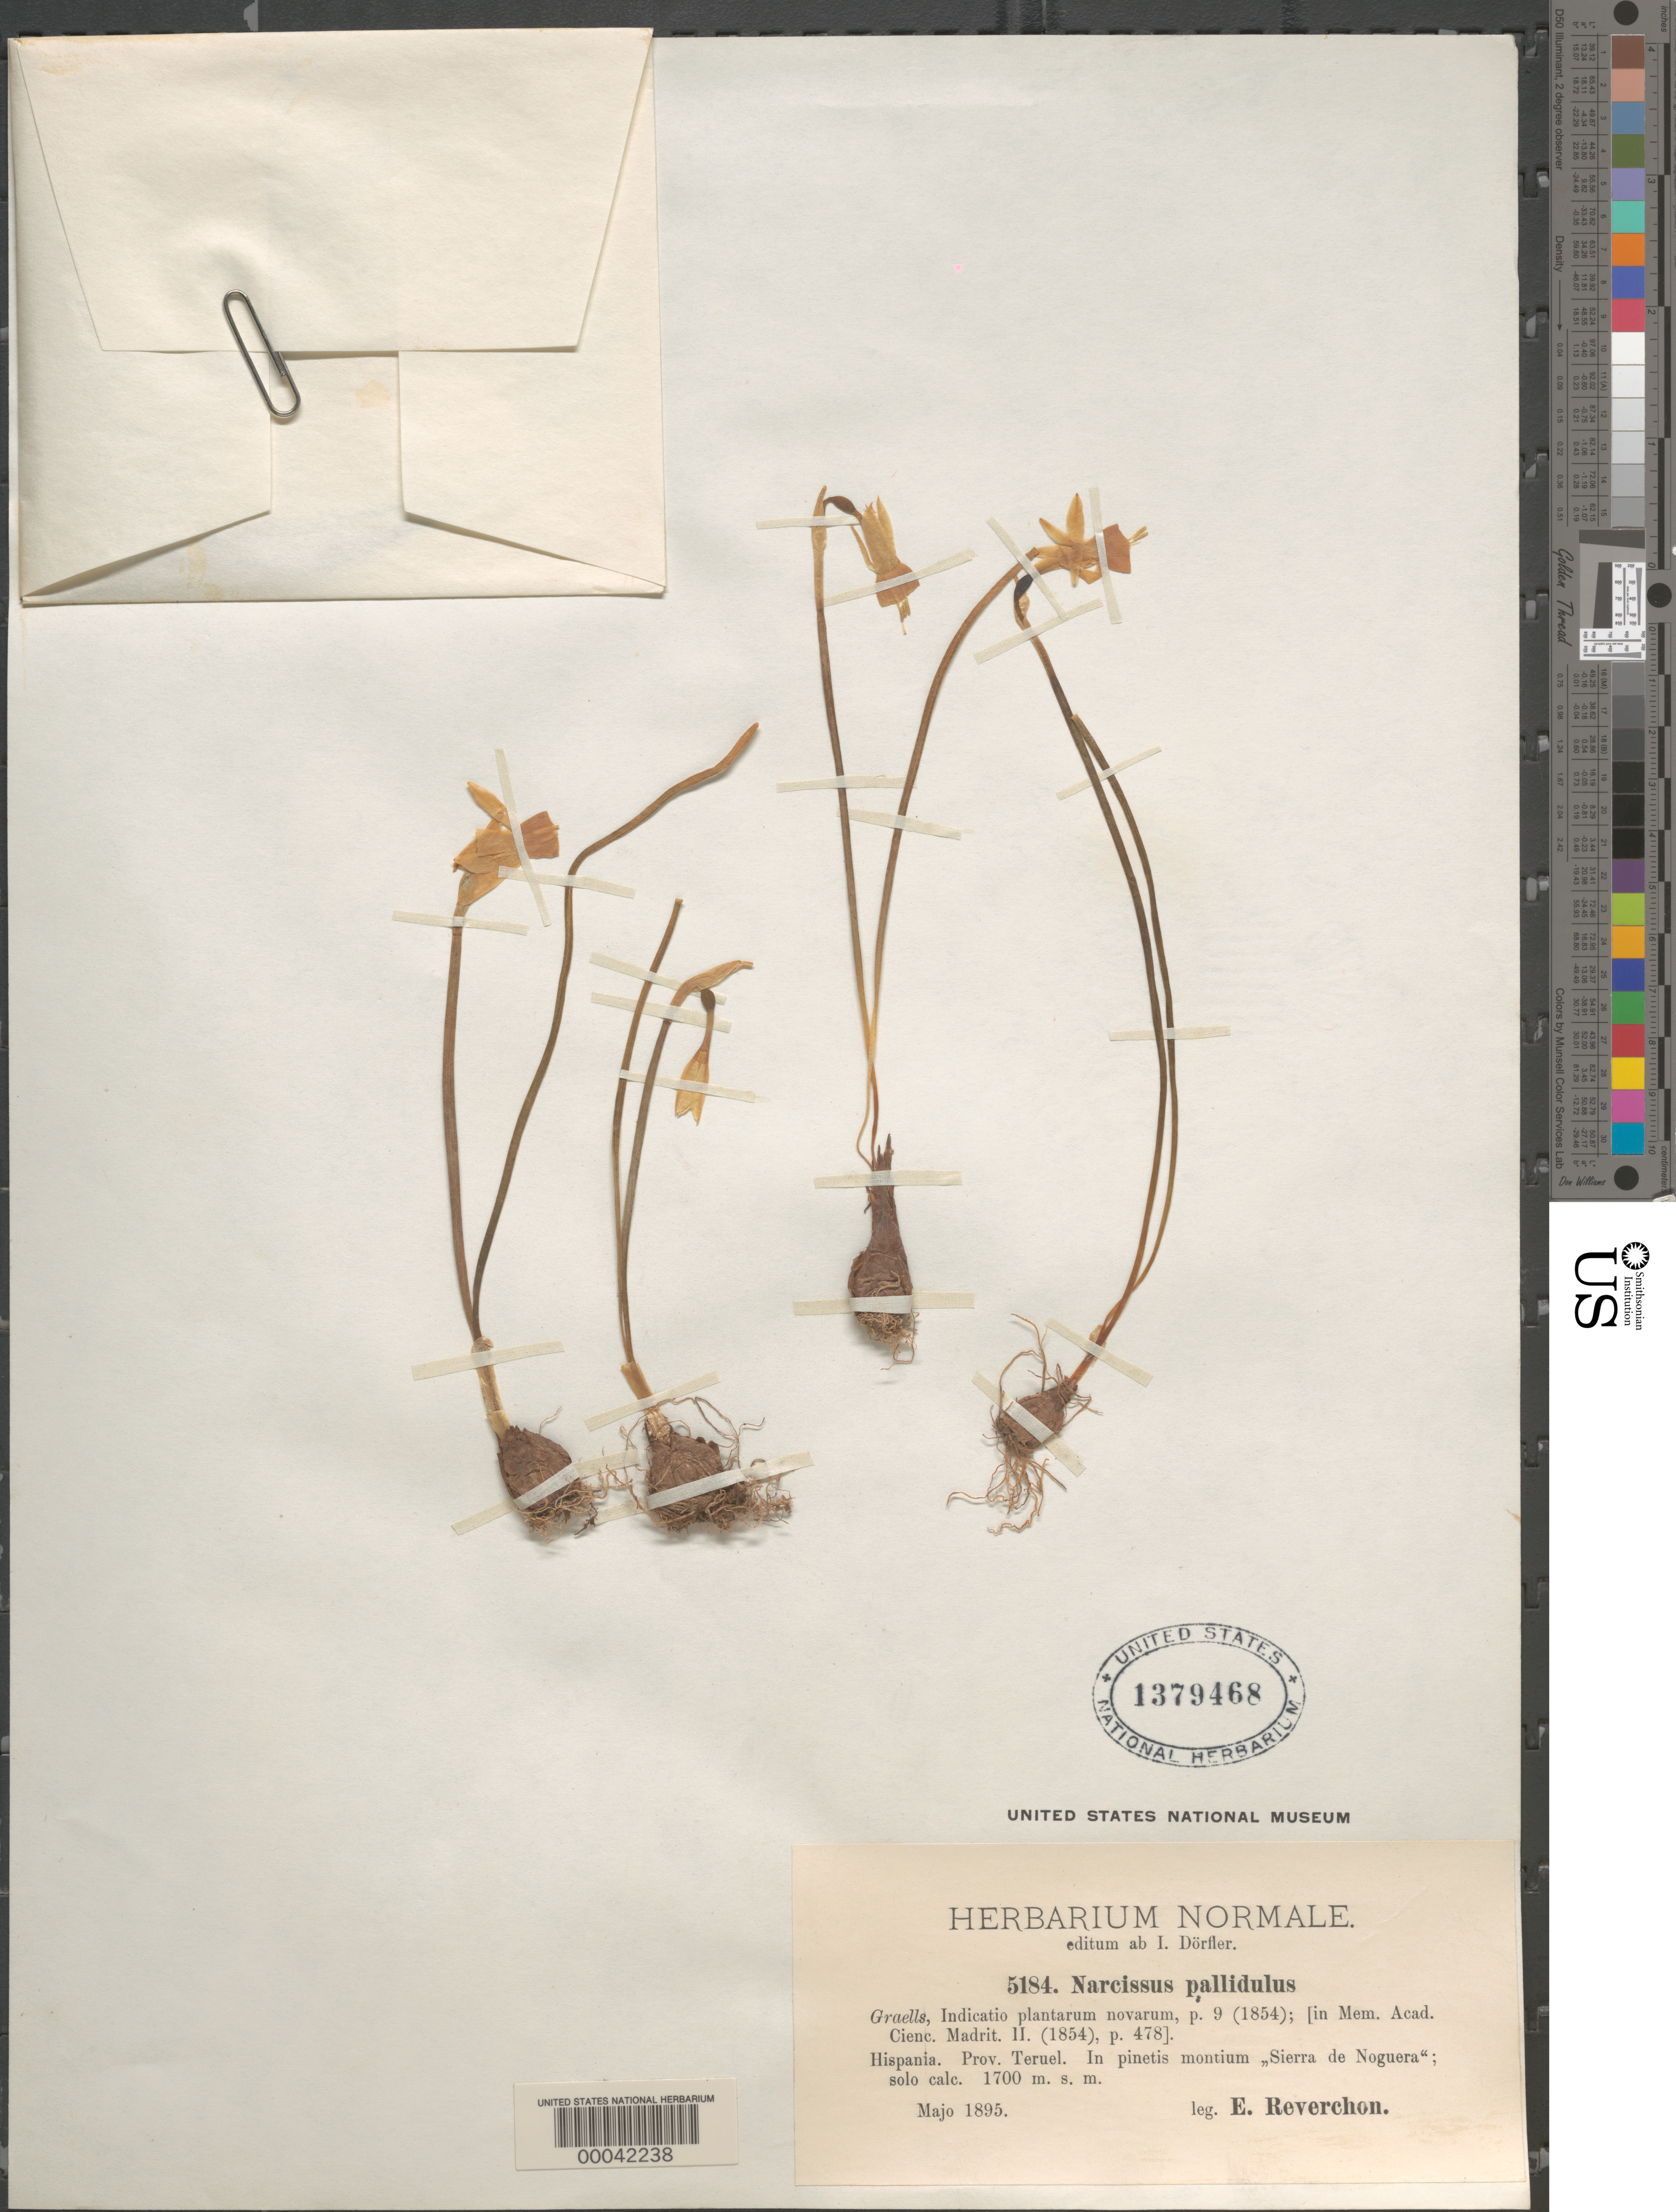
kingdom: Plantae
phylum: Tracheophyta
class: Liliopsida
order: Asparagales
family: Amaryllidaceae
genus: Narcissus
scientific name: Narcissus pallidulus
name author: Graells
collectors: E. Reverchon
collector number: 5184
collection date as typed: May 1895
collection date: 1895-05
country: Spain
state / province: Aragón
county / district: Teruel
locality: Sierra de noguera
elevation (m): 1700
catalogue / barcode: US 1379468